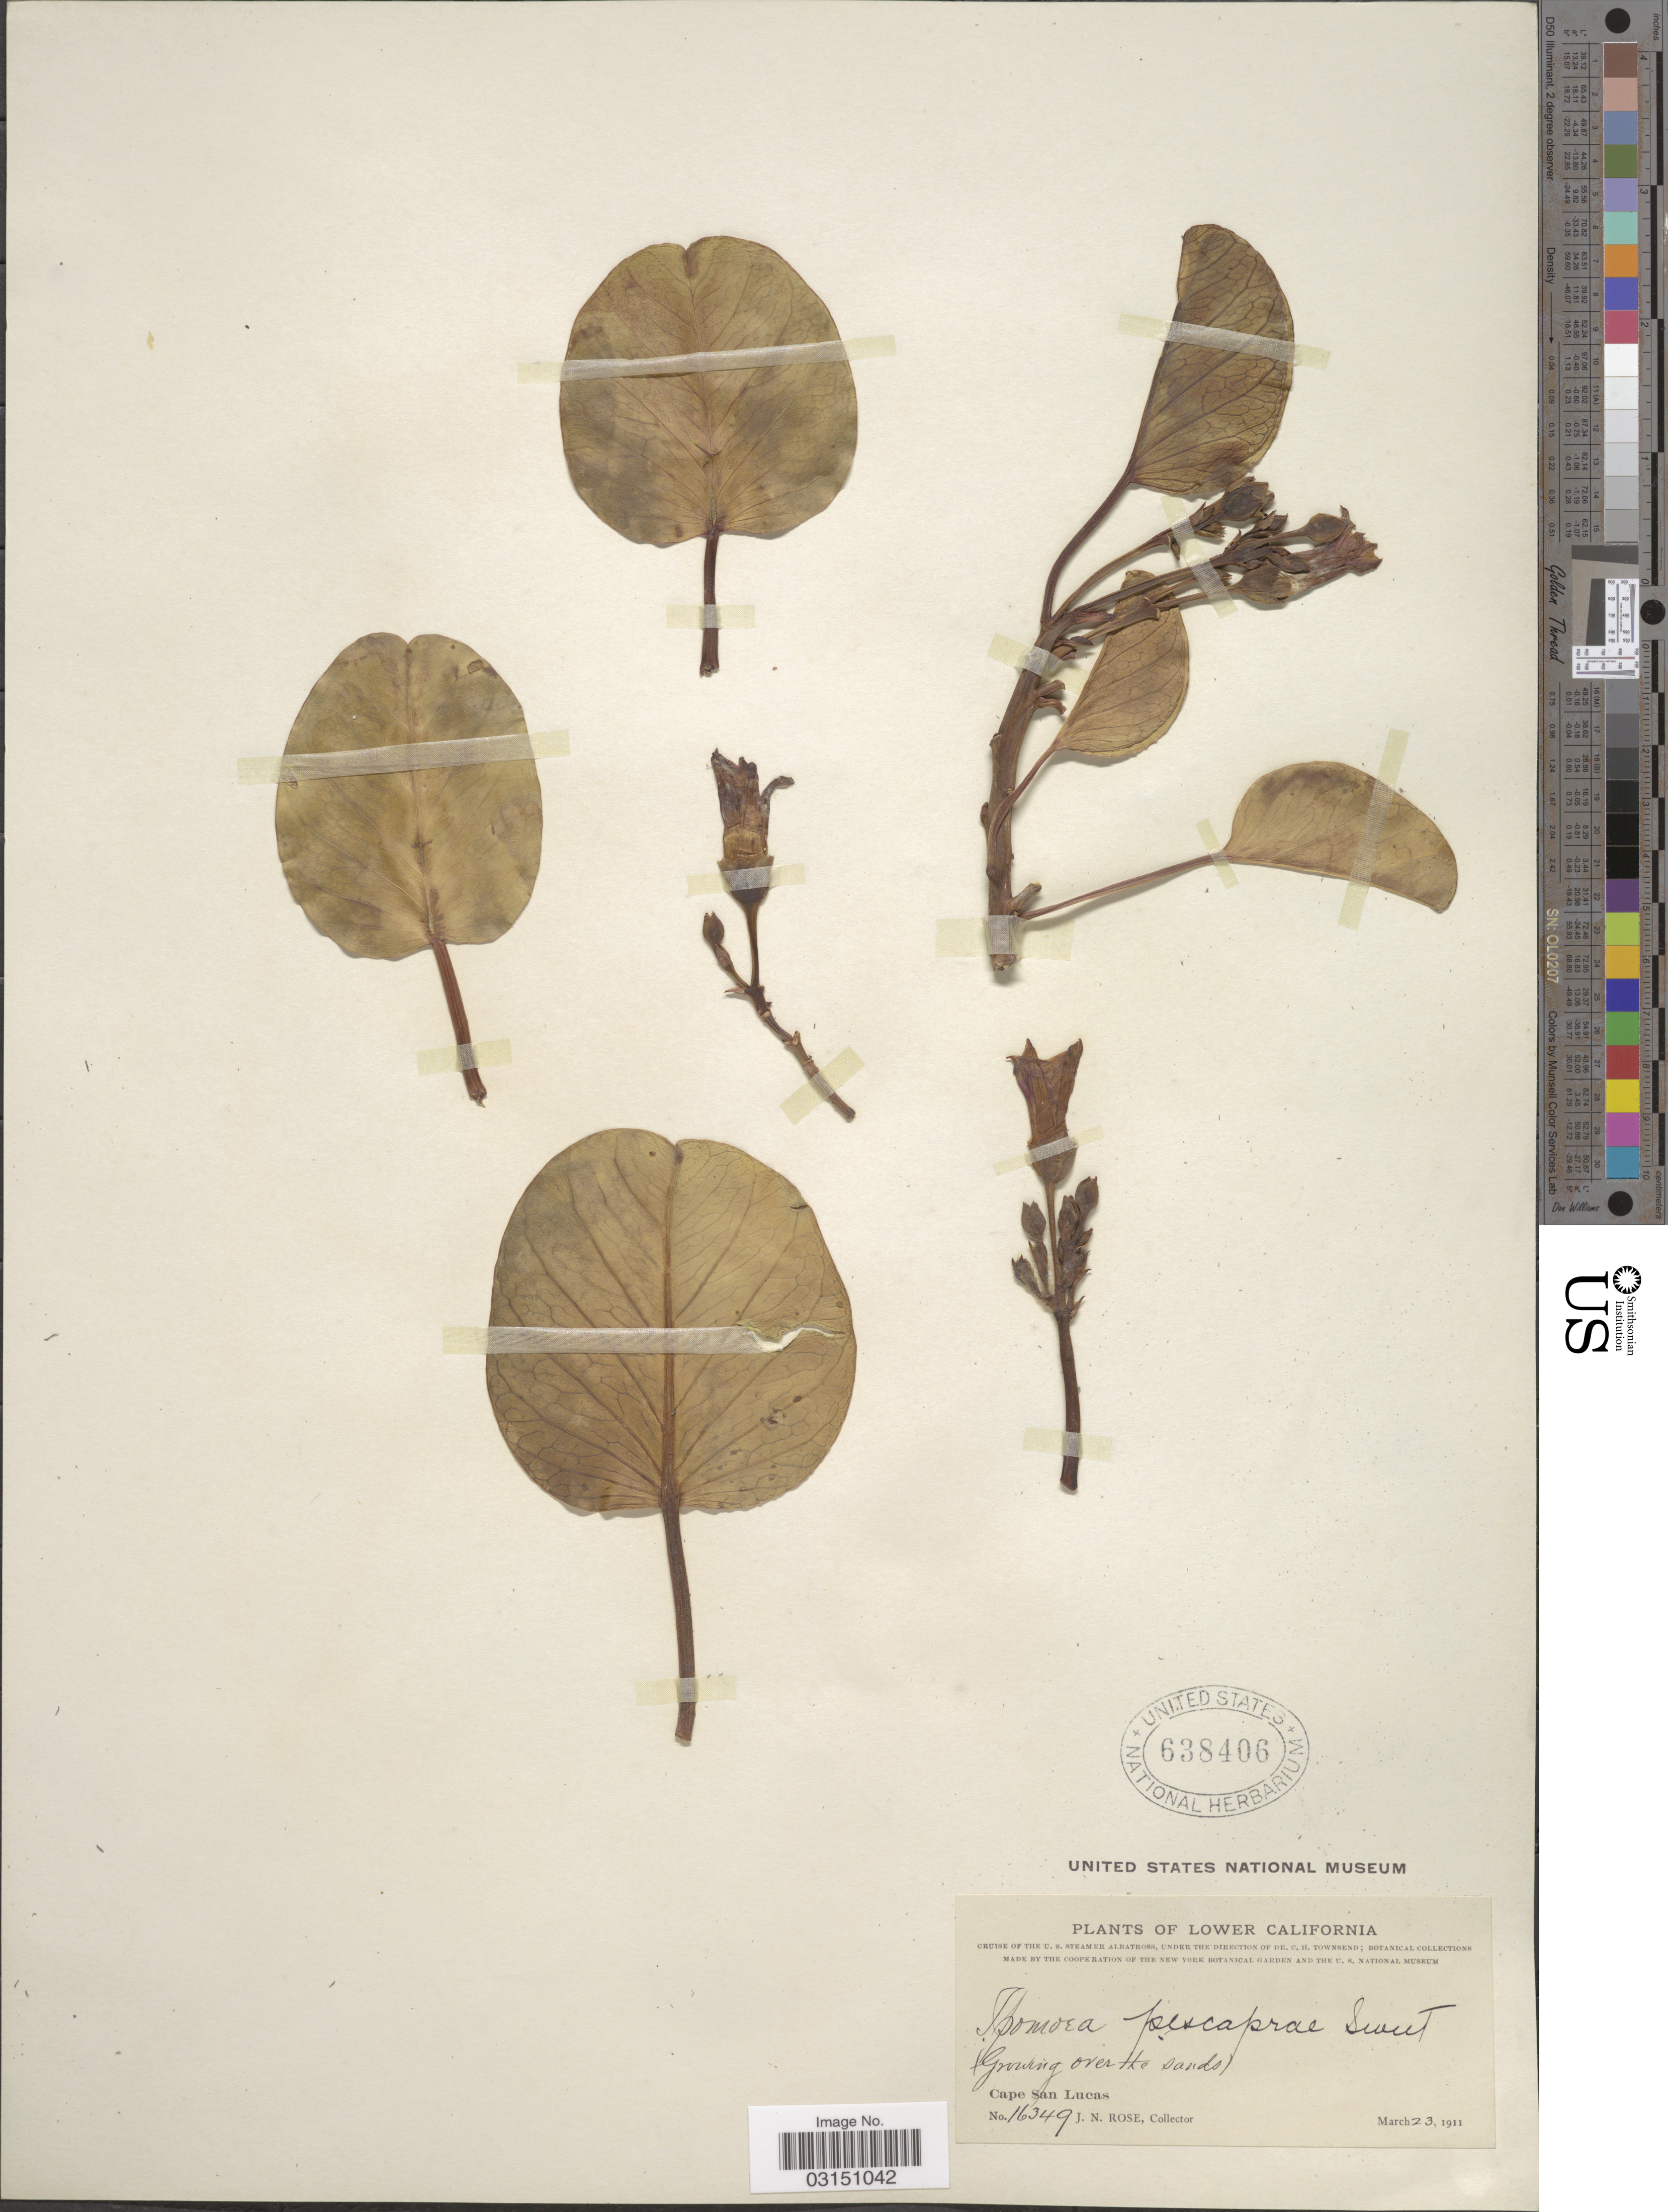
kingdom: Plantae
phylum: Tracheophyta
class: Magnoliopsida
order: Solanales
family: Convolvulaceae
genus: Ipomoea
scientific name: Ipomoea pes-caprae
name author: (L.) R. Br.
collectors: J. N. Rose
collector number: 16349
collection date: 1911-03-23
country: Mexico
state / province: Baja California Sur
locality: Lower California. Cape San Lucas.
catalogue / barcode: US 638406